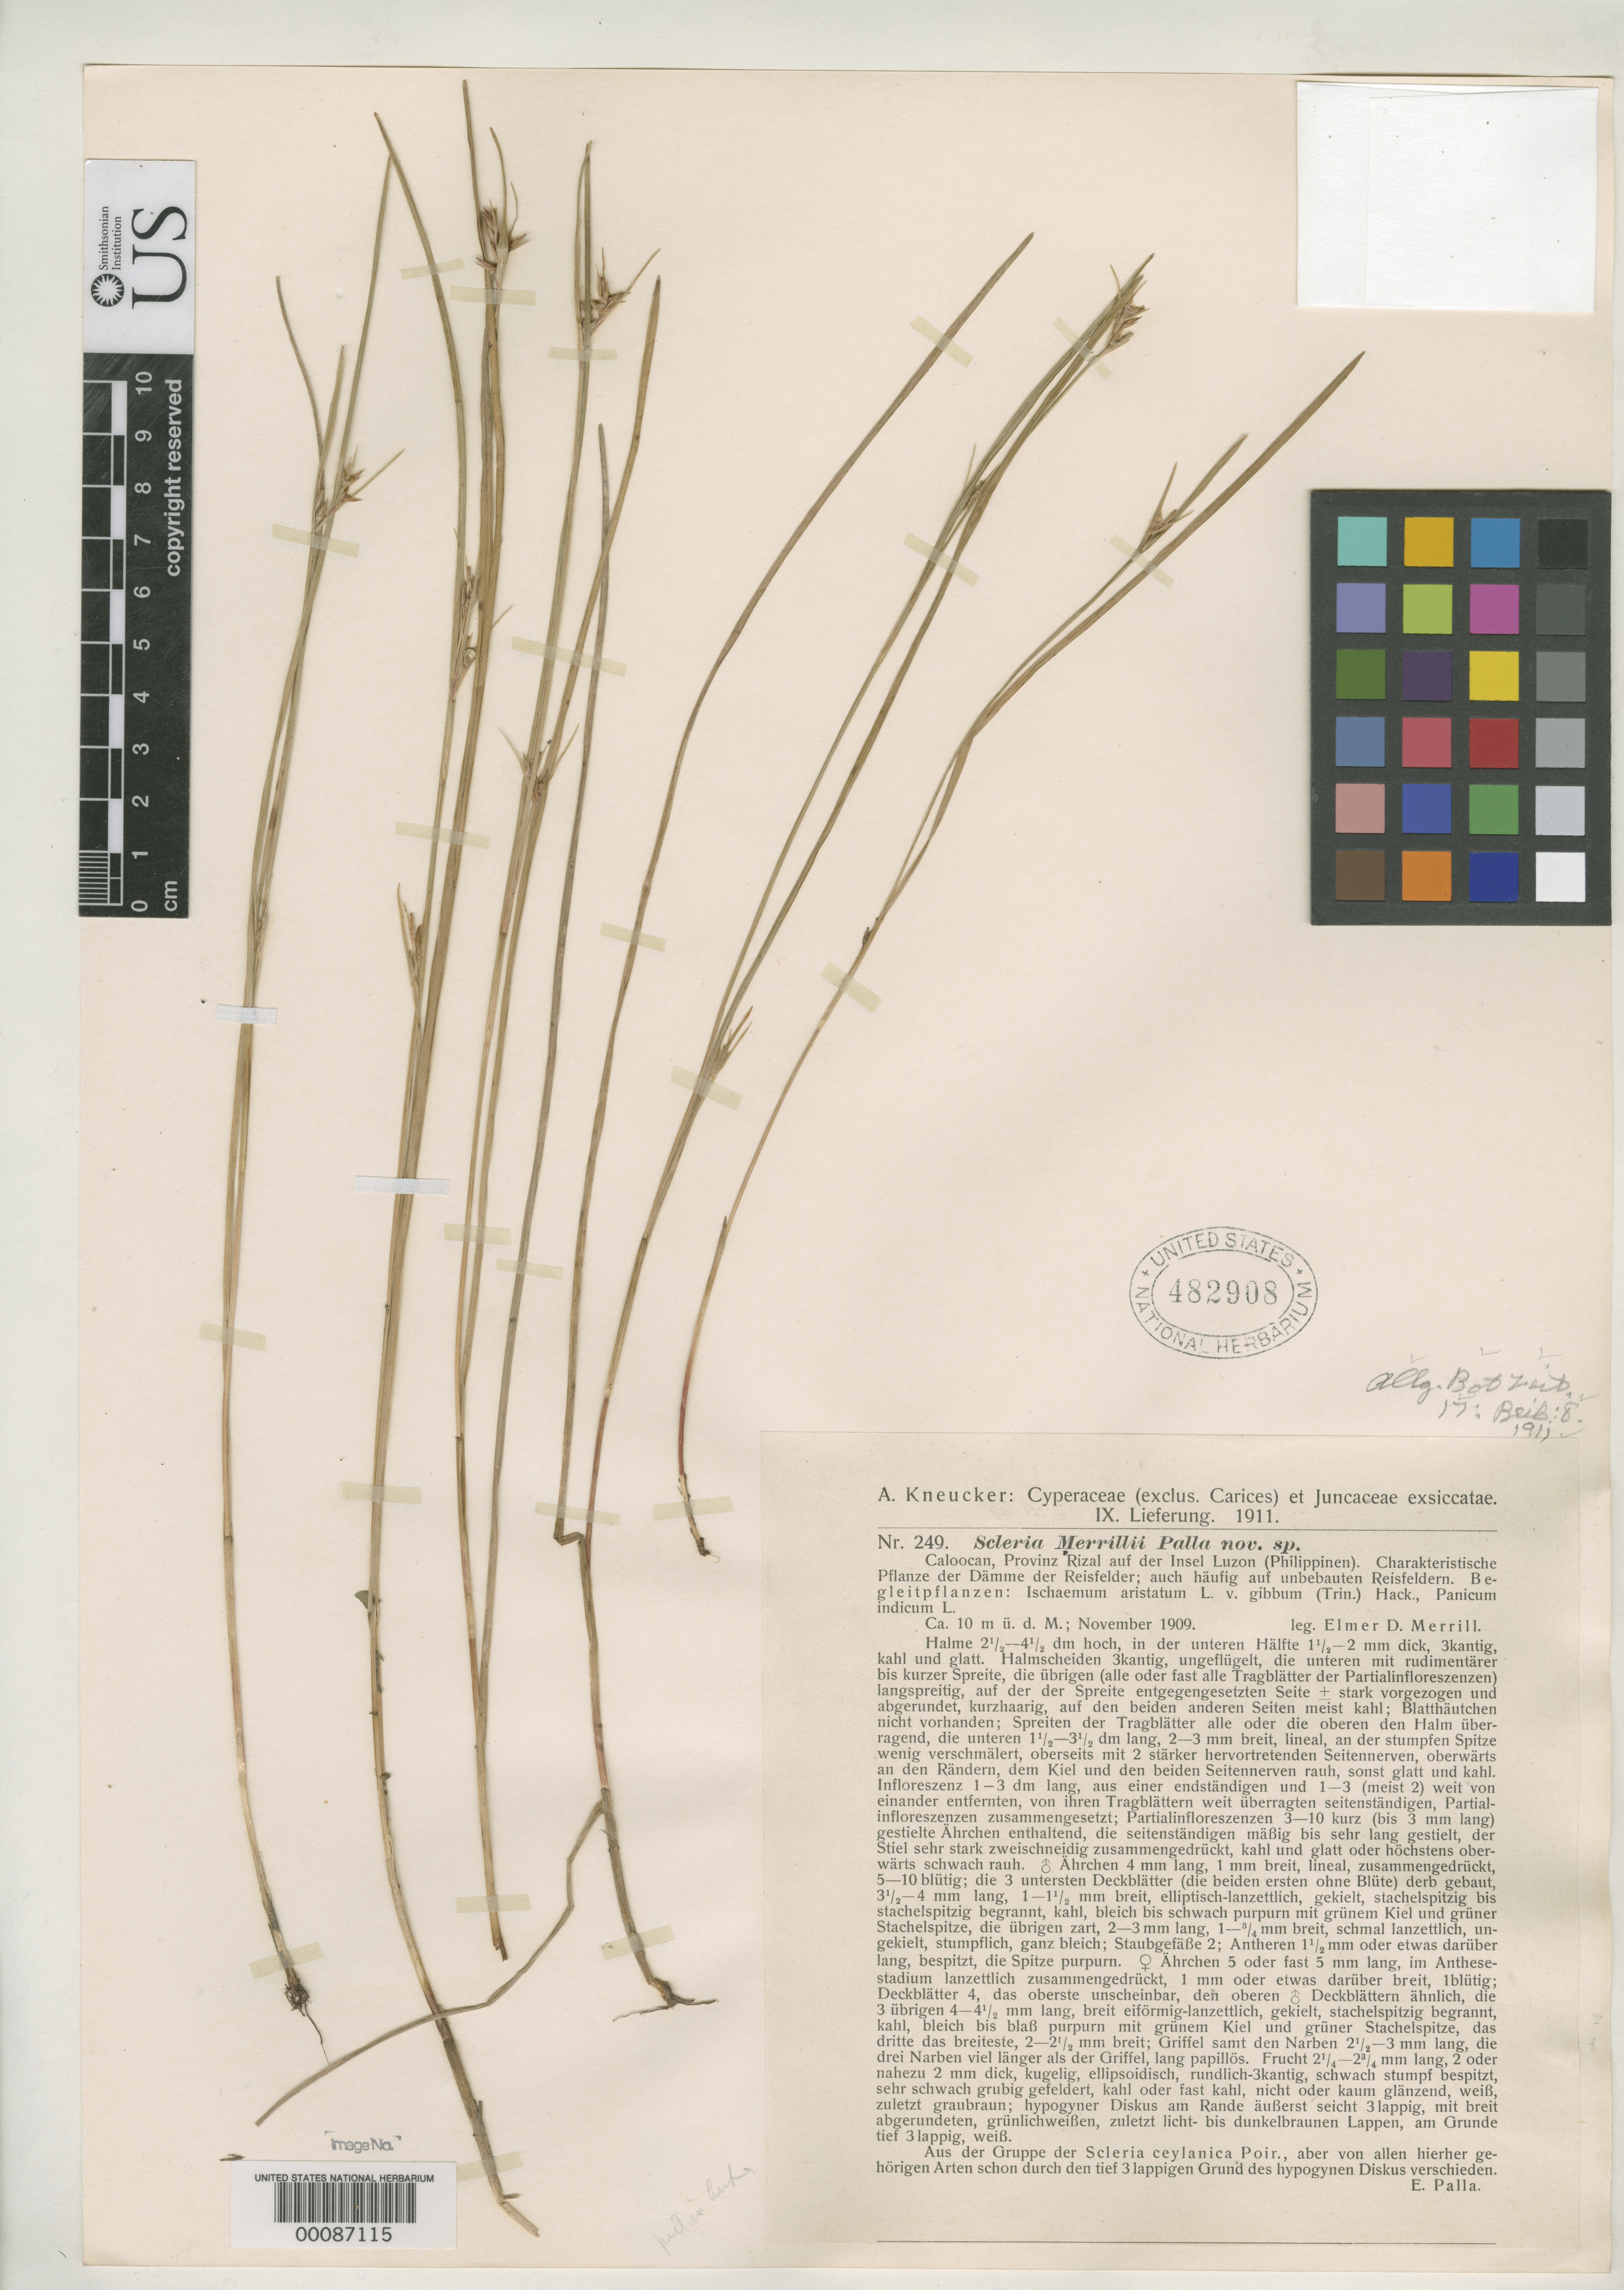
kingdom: Plantae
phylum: Tracheophyta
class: Liliopsida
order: Poales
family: Cyperaceae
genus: Scleria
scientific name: Scleria merrillii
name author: Palla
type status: Isotype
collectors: E. D. Merrill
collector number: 249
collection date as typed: Nov 1909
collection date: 1909-11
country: Philippines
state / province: National Capital Region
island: Luzon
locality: Caloocan.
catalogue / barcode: US 482908